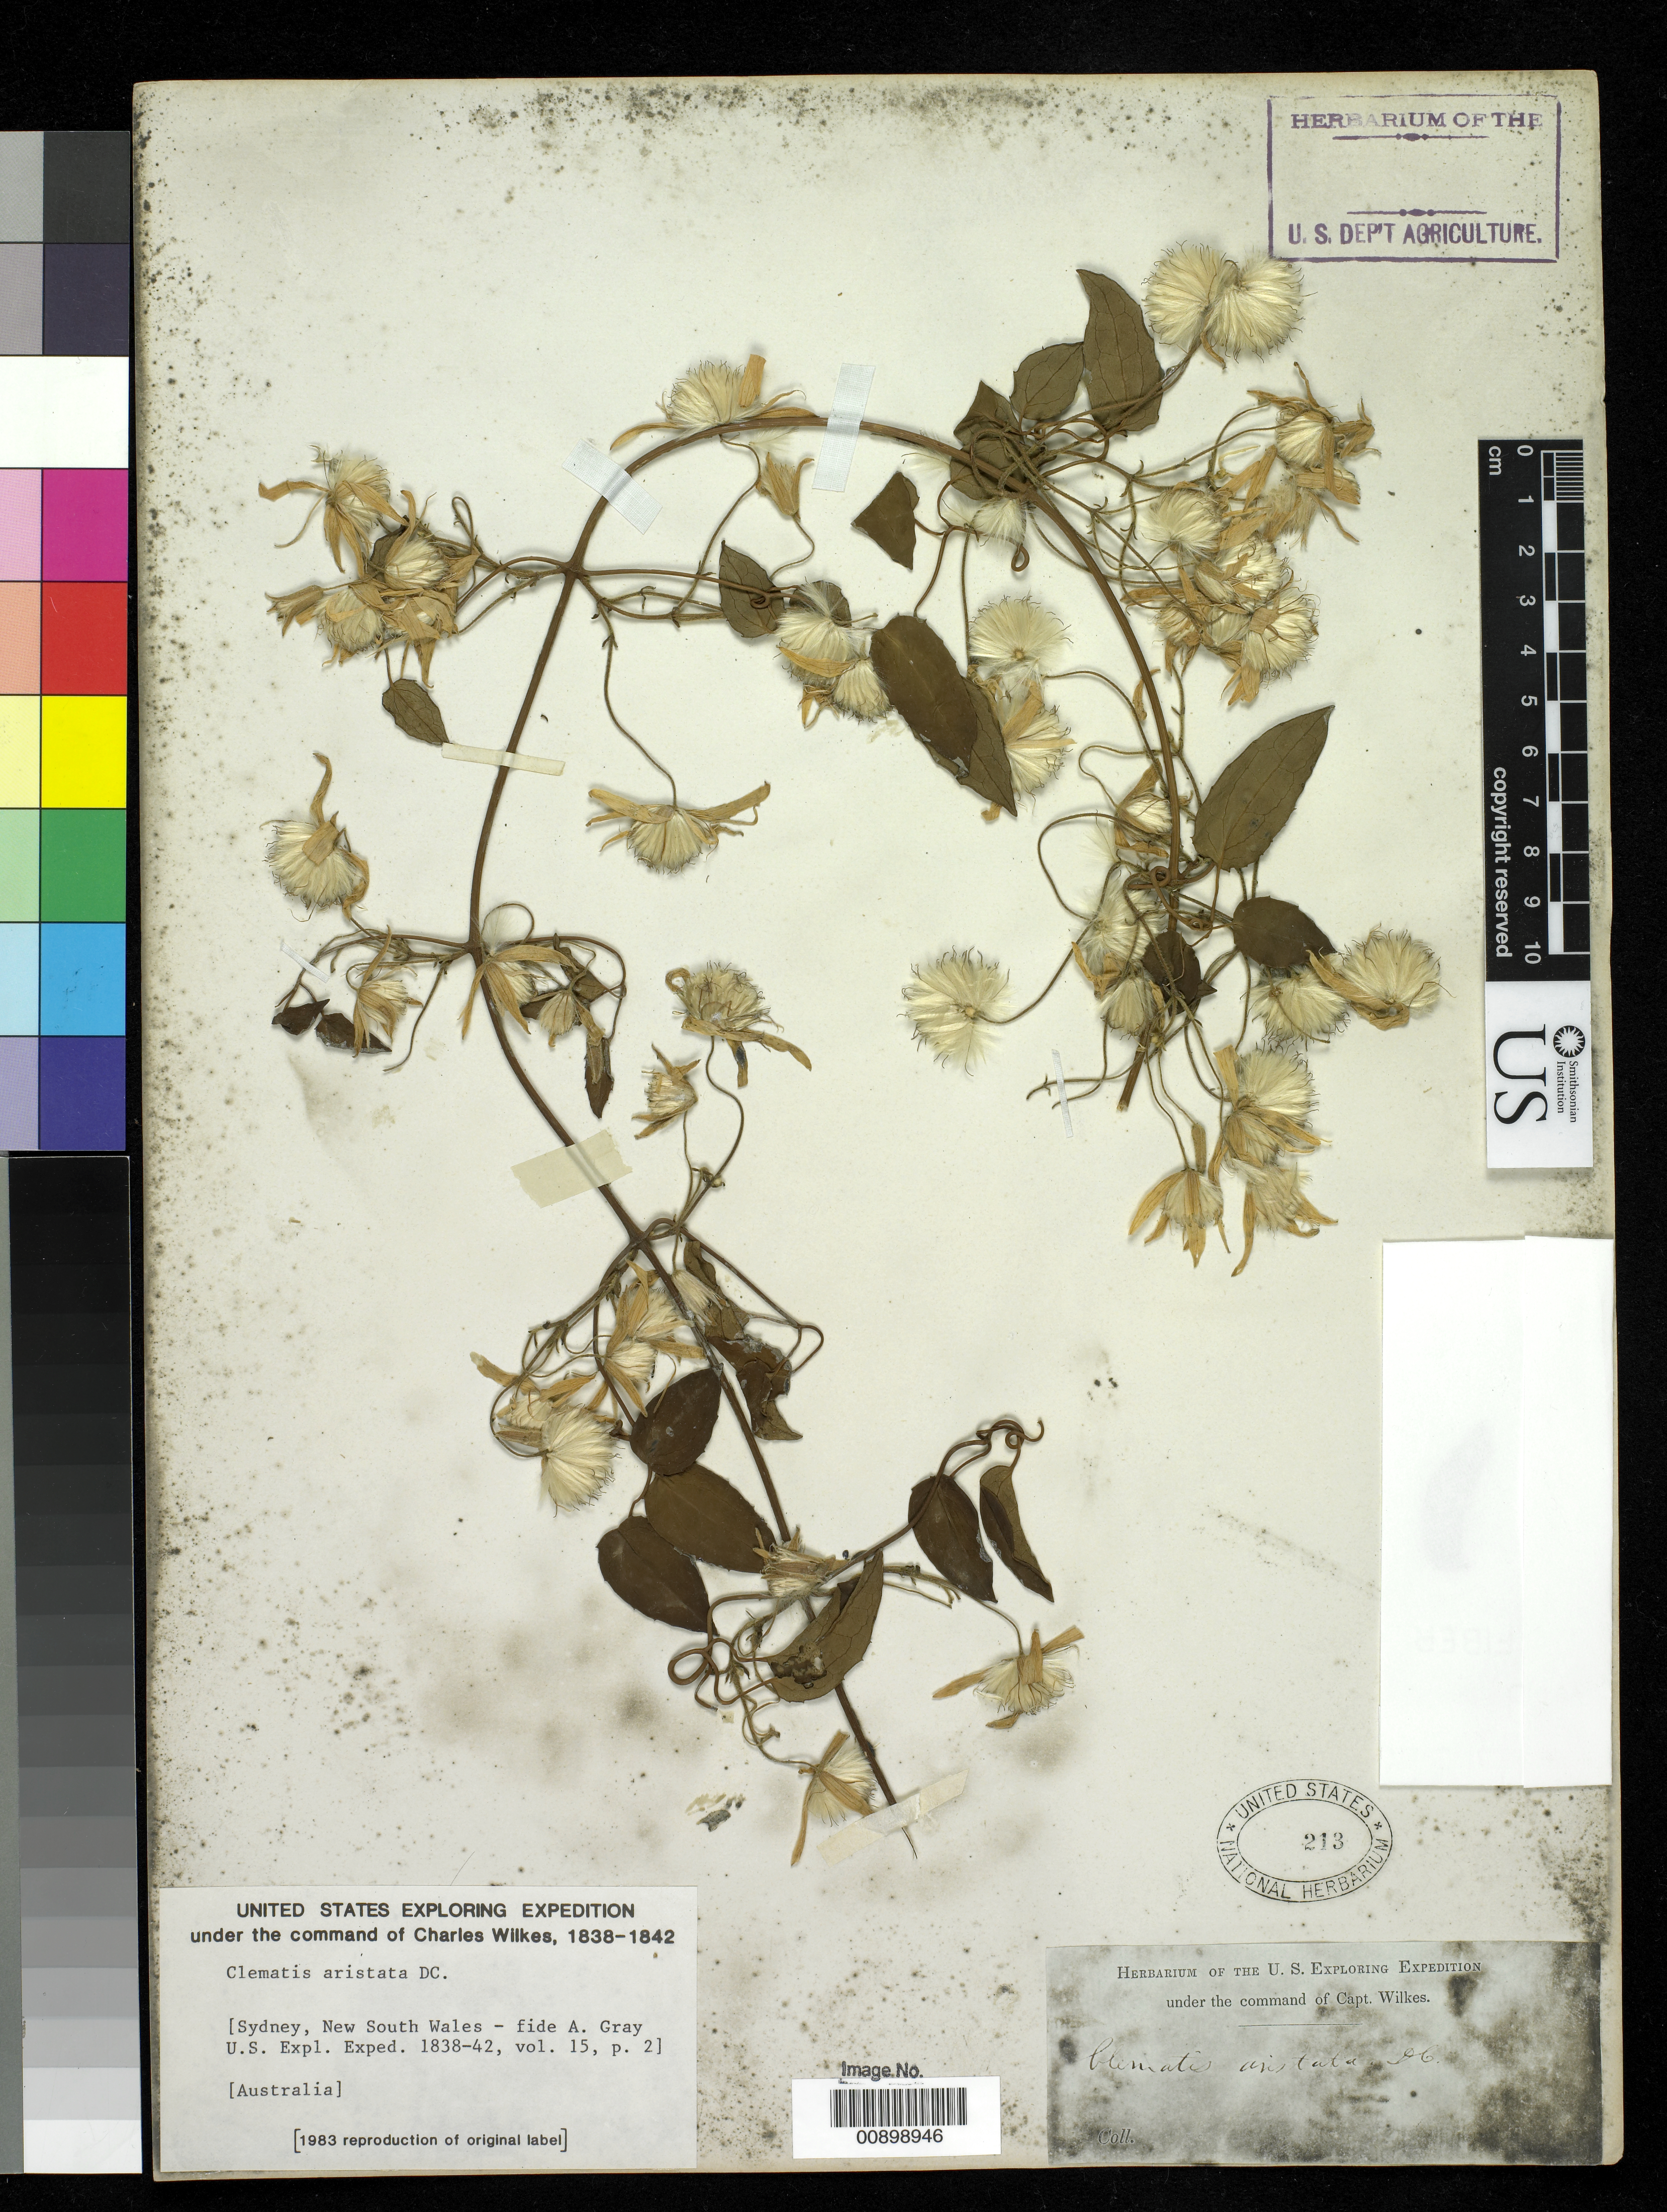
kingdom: Plantae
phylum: Tracheophyta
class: Magnoliopsida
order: Ranunculales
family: Ranunculaceae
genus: Clematis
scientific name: Clematis aristata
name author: R. Br. ex Ker Gawl.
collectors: Wilkes Explor. Exped.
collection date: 1838/1842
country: Australia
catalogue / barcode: US 213